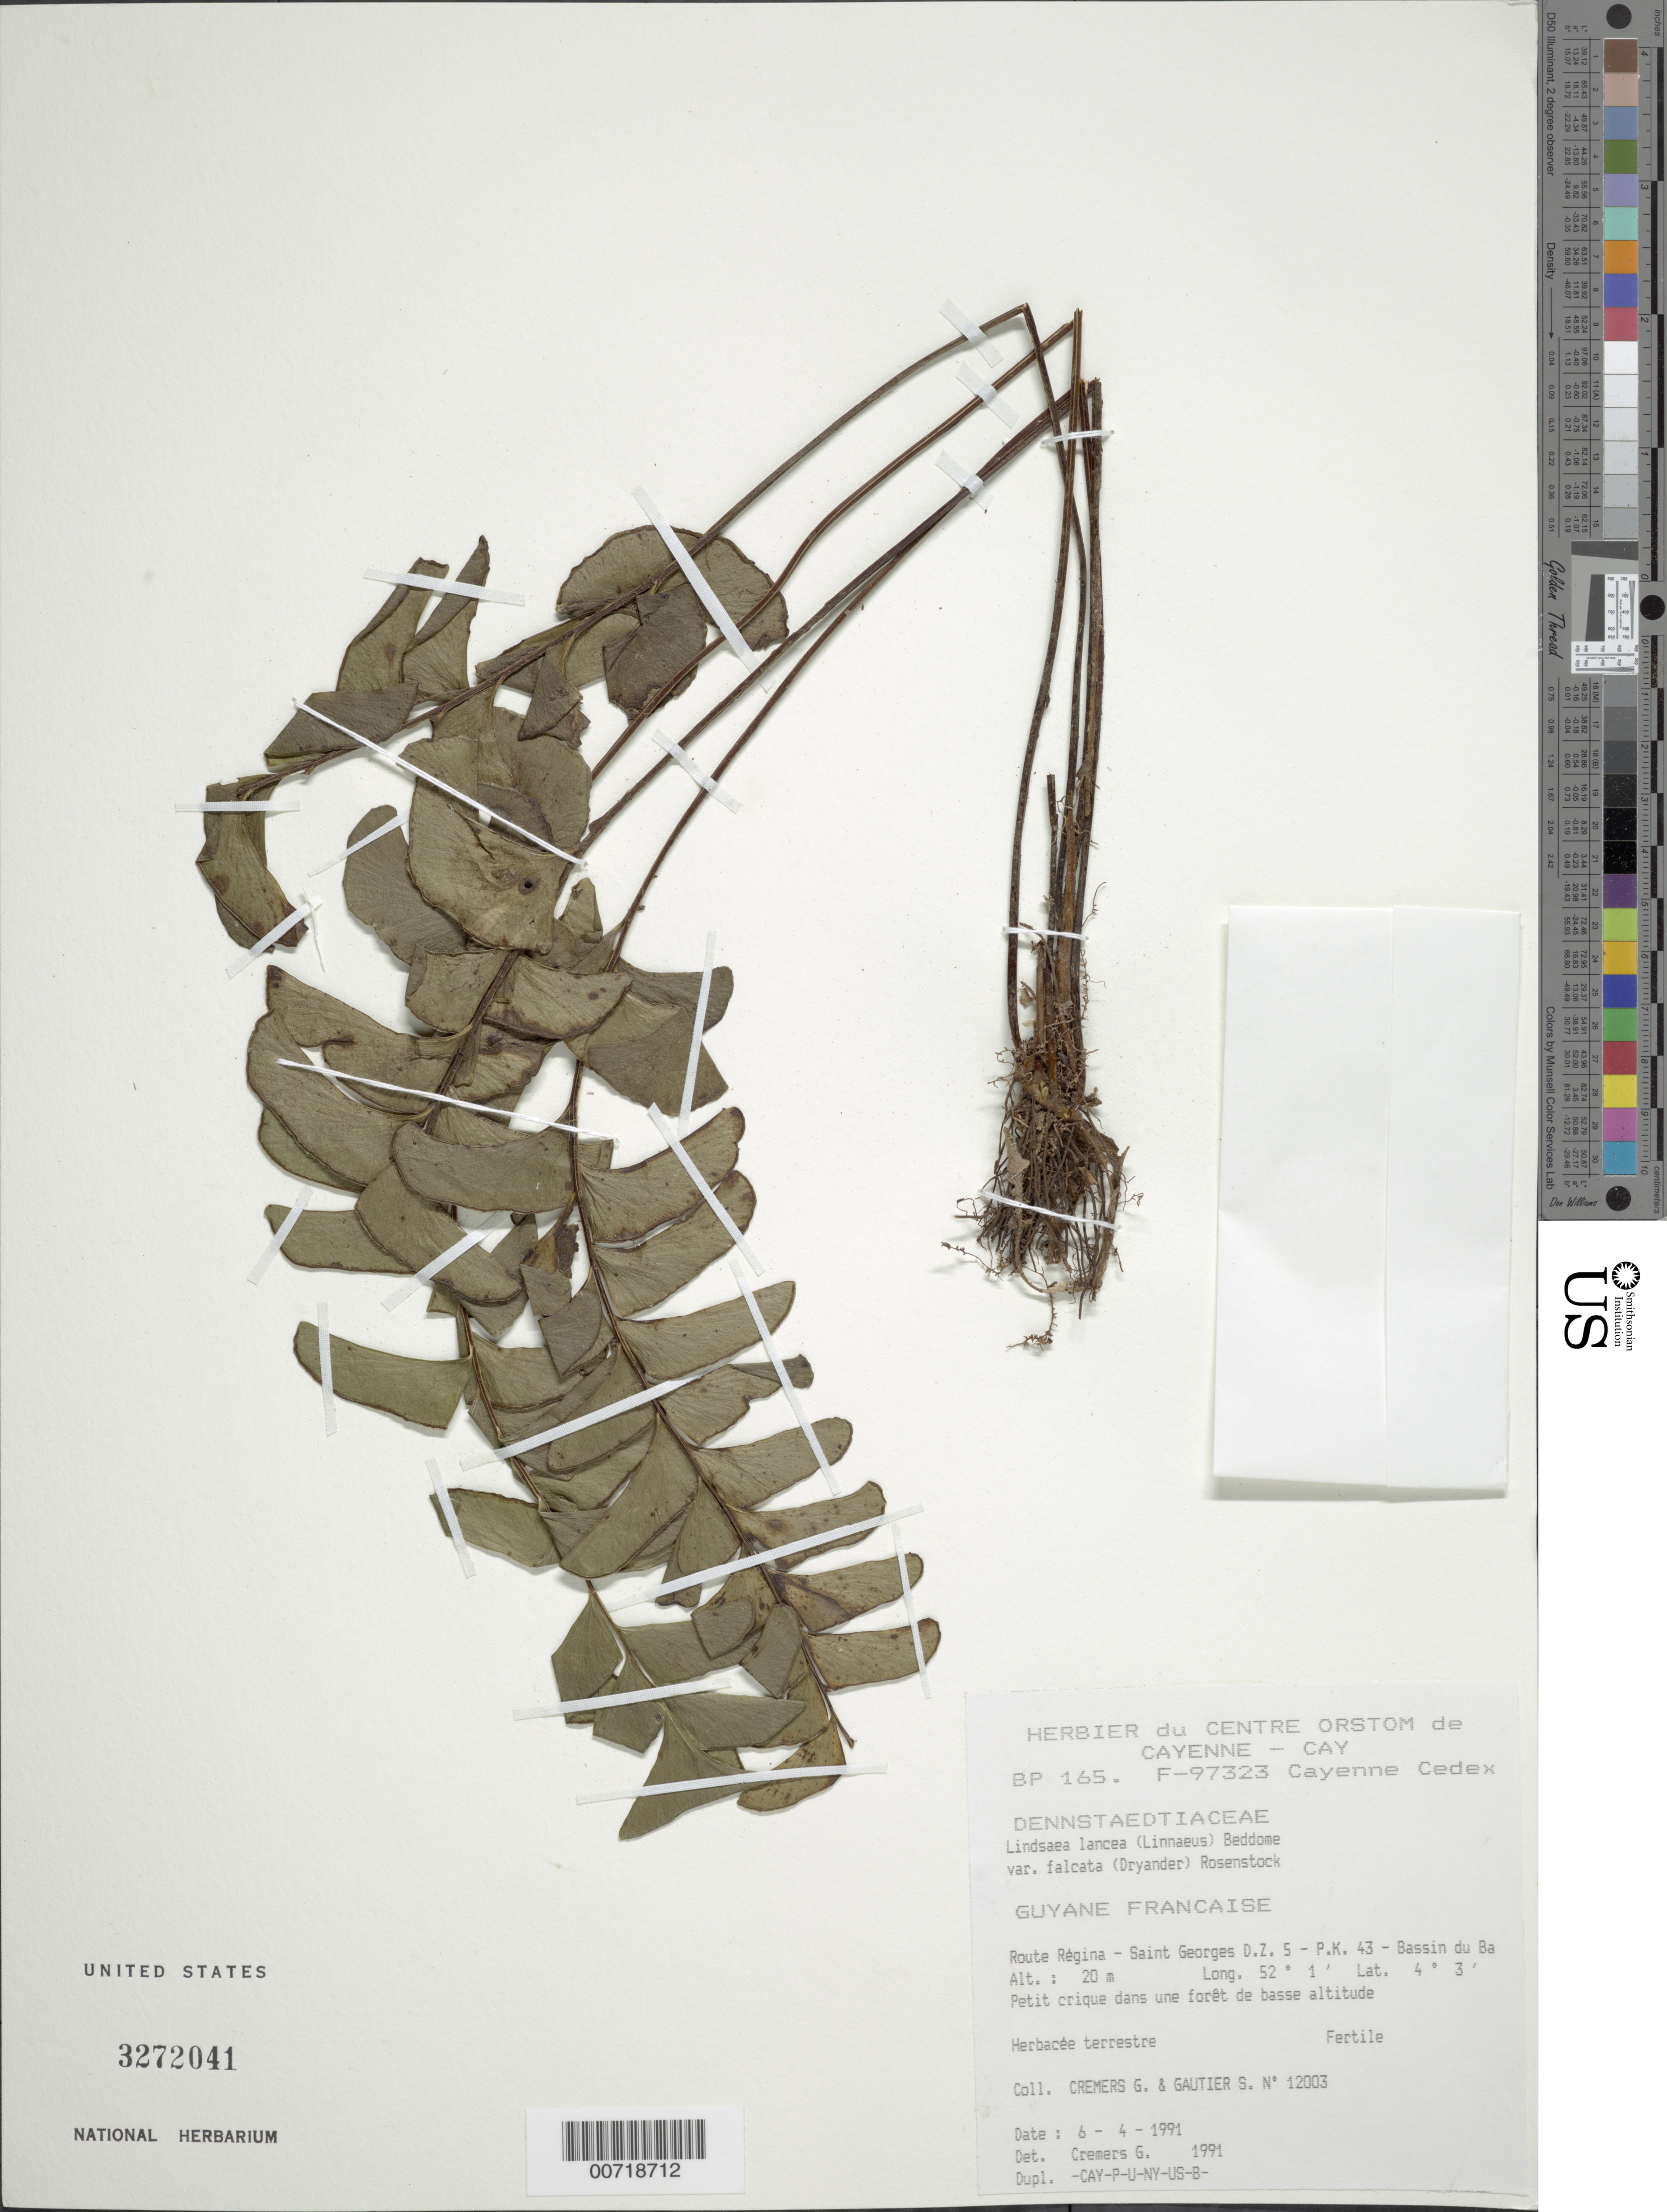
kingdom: Plantae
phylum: Tracheophyta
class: Polypodiopsida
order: Polypodiales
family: Lindsaeaceae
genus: Lindsaea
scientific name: Lindsaea lancea var. falcata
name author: (Dryand.) Rosenst.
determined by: Cremers, Georges A.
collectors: G. Cremers & S. Gautier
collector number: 12003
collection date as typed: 6-Apr-91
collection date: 1991-04-06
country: French Guiana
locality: Route Régina, Saint Georges, DZ 5-PK43, Bassin de l'Approuague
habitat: Small creek in low forest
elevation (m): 20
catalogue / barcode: US 3272041